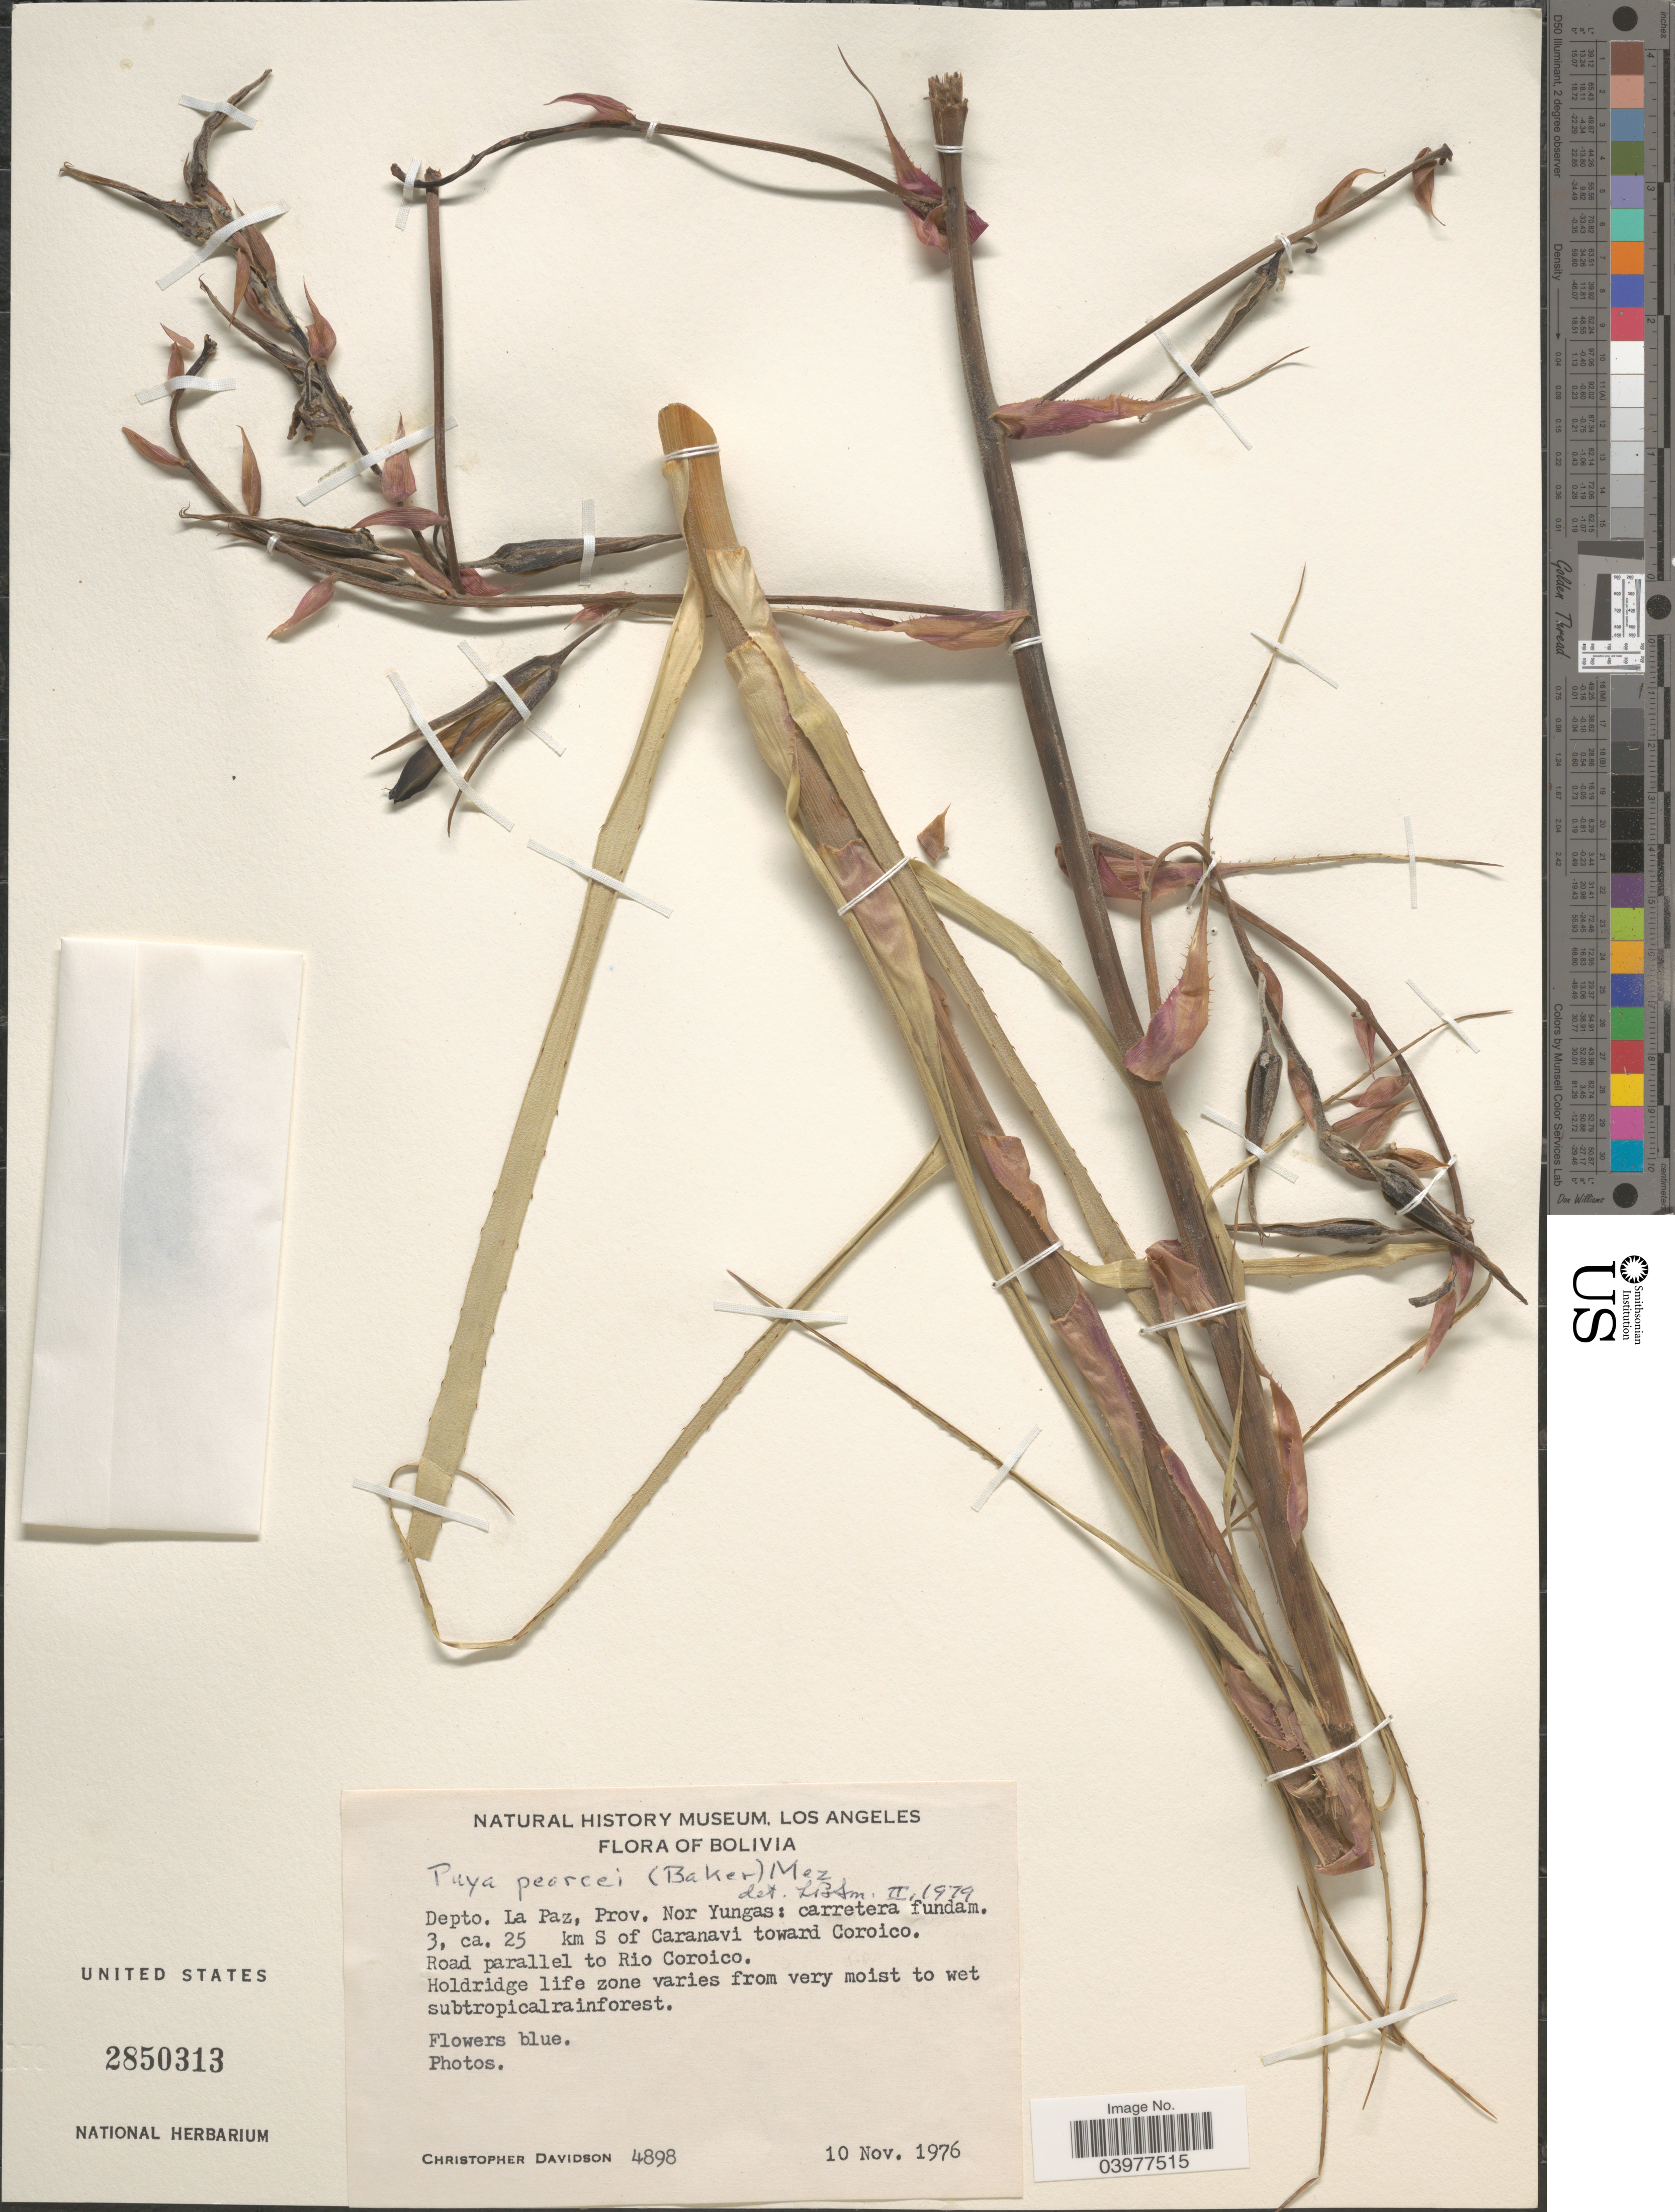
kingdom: Plantae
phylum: Tracheophyta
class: Liliopsida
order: Poales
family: Bromeliaceae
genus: Puya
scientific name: Puya pearcei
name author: (Baker) Mez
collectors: C. Davidson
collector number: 4898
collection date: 1976-11-10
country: Bolivia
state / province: La Paz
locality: Depto. La Paz, Prov. Nor Yungas: carretera fundam. 3, ca. 25 km S of Caranavi toward Coroico. Road parallel to Rio Coroico.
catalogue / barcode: US 2850313